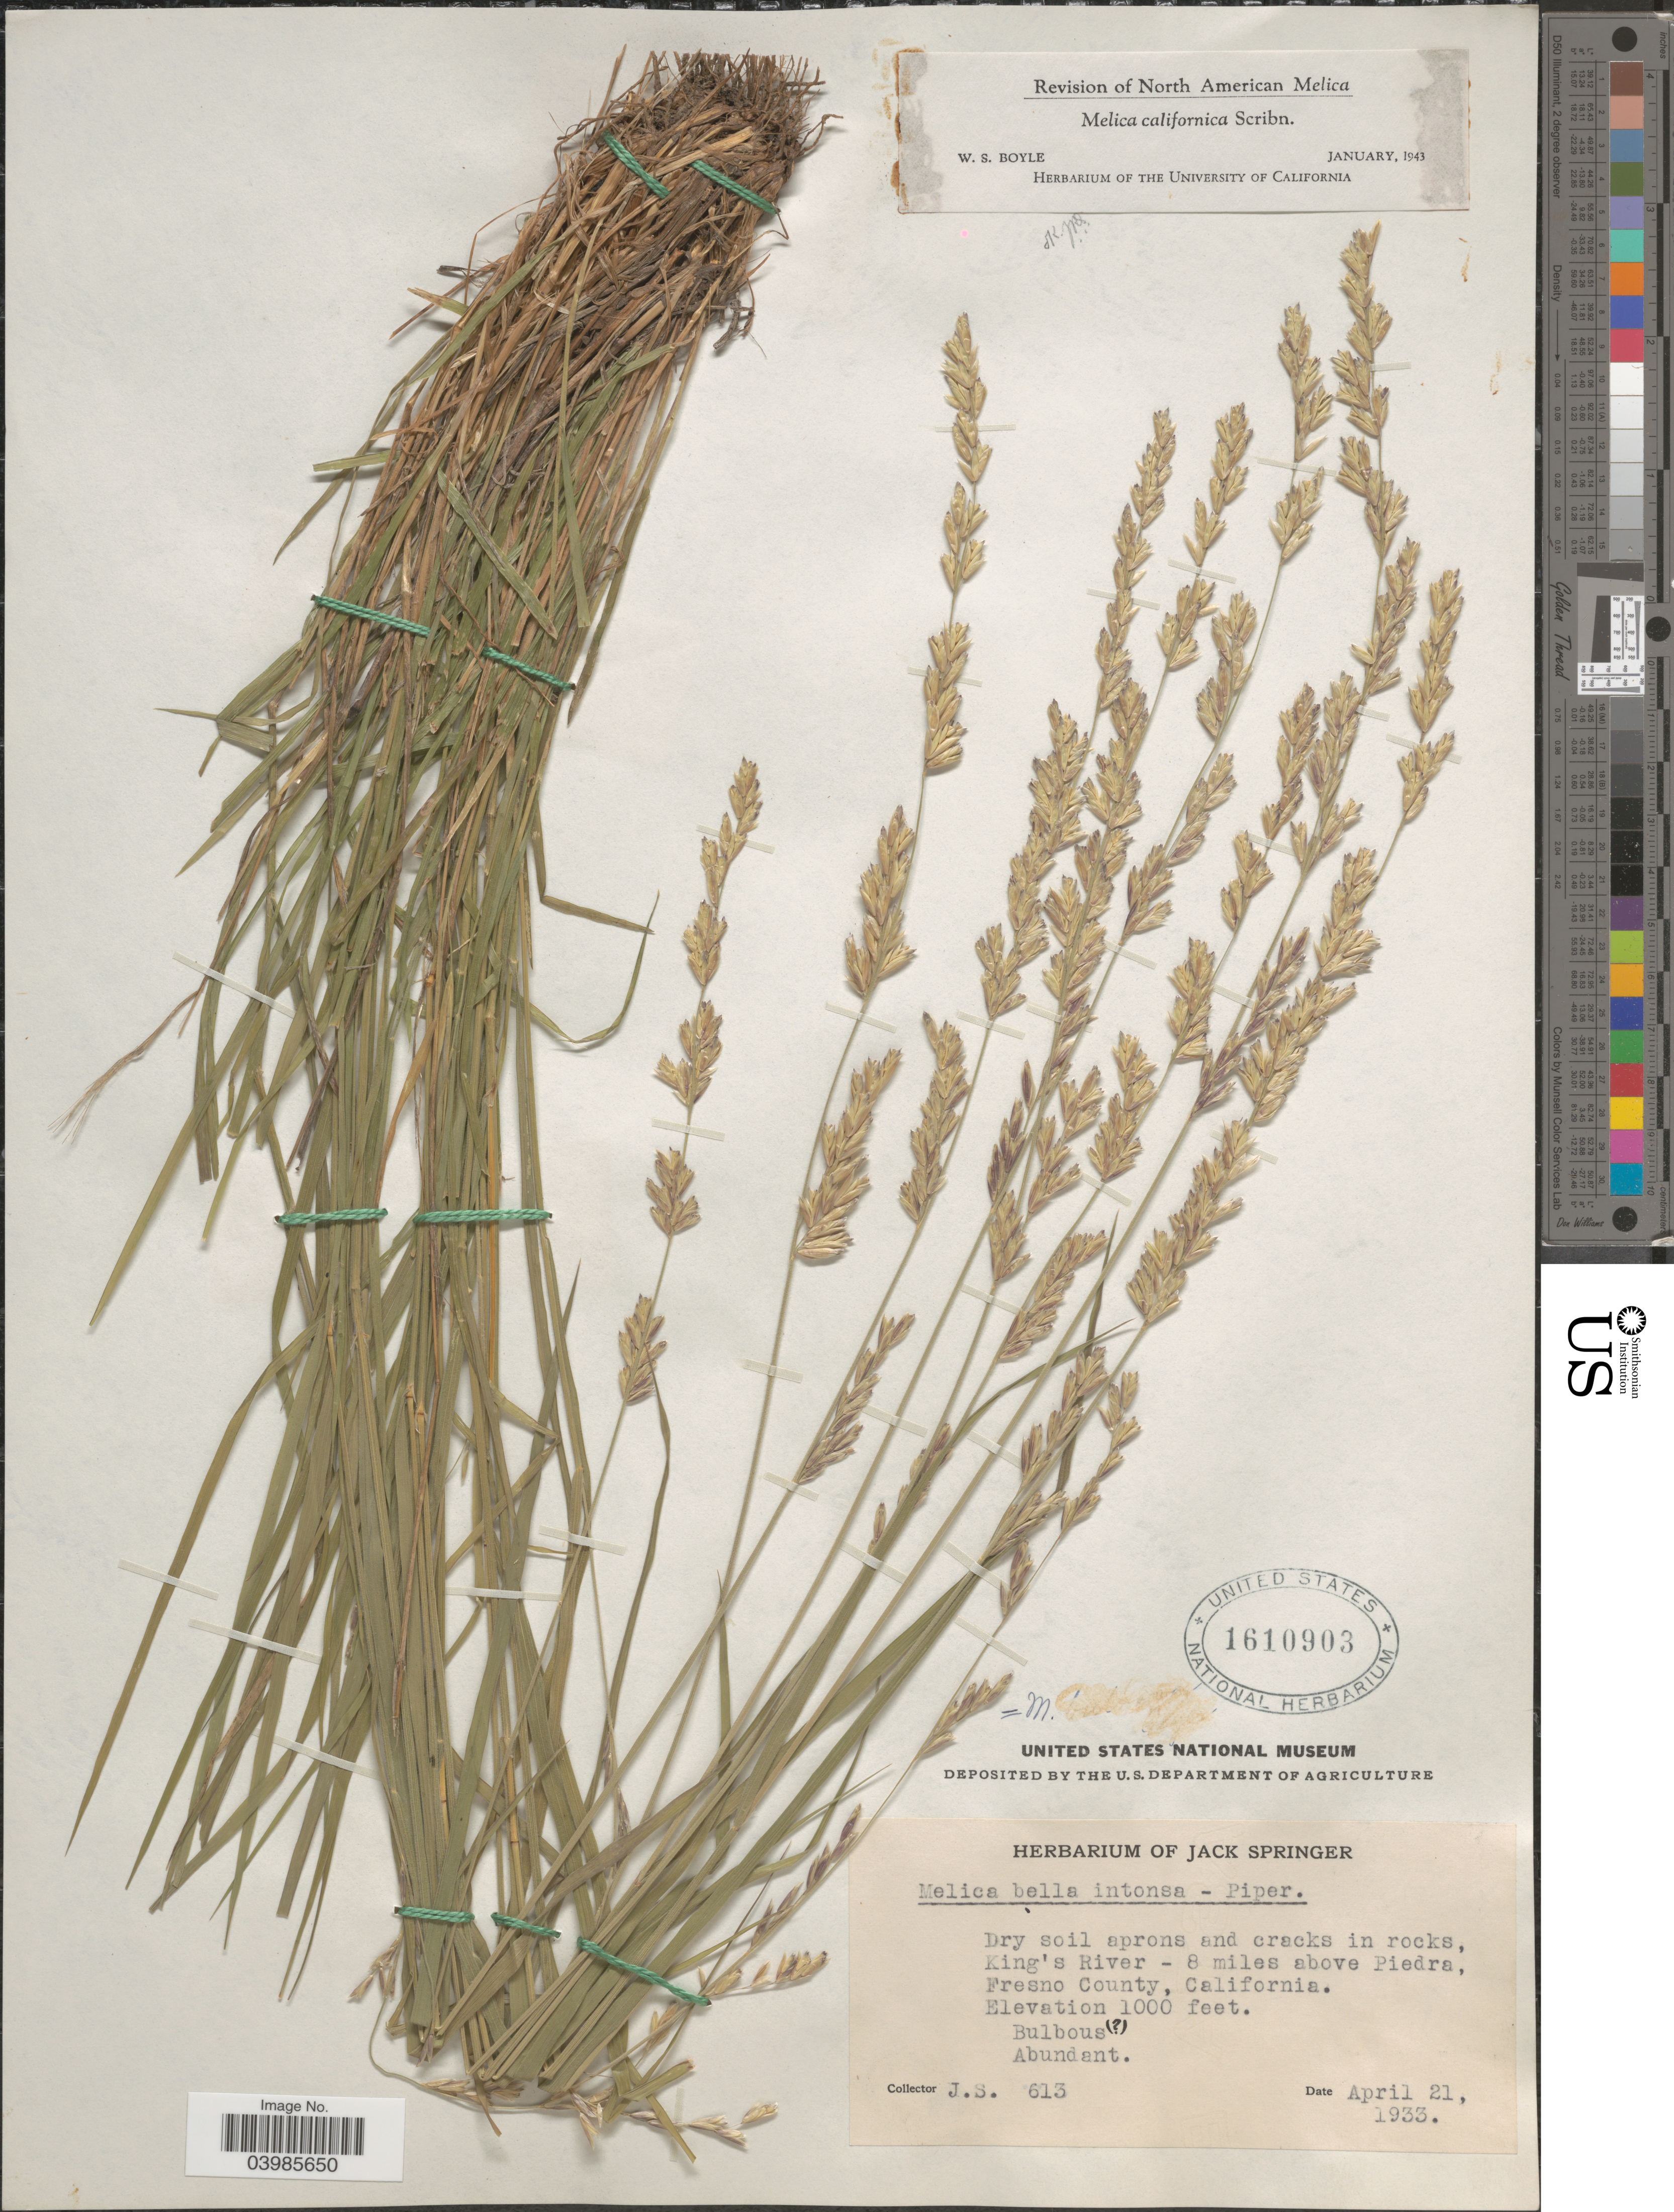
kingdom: Plantae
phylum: Tracheophyta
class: Liliopsida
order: Poales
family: Poaceae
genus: Melica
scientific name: Melica californica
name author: Scribn.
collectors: J. Springer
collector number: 613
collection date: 1933-04-21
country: United States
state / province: California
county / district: Fresno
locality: King's River - 8 miles above Piedra, Fresno County.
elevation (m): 305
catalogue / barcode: US 1610903